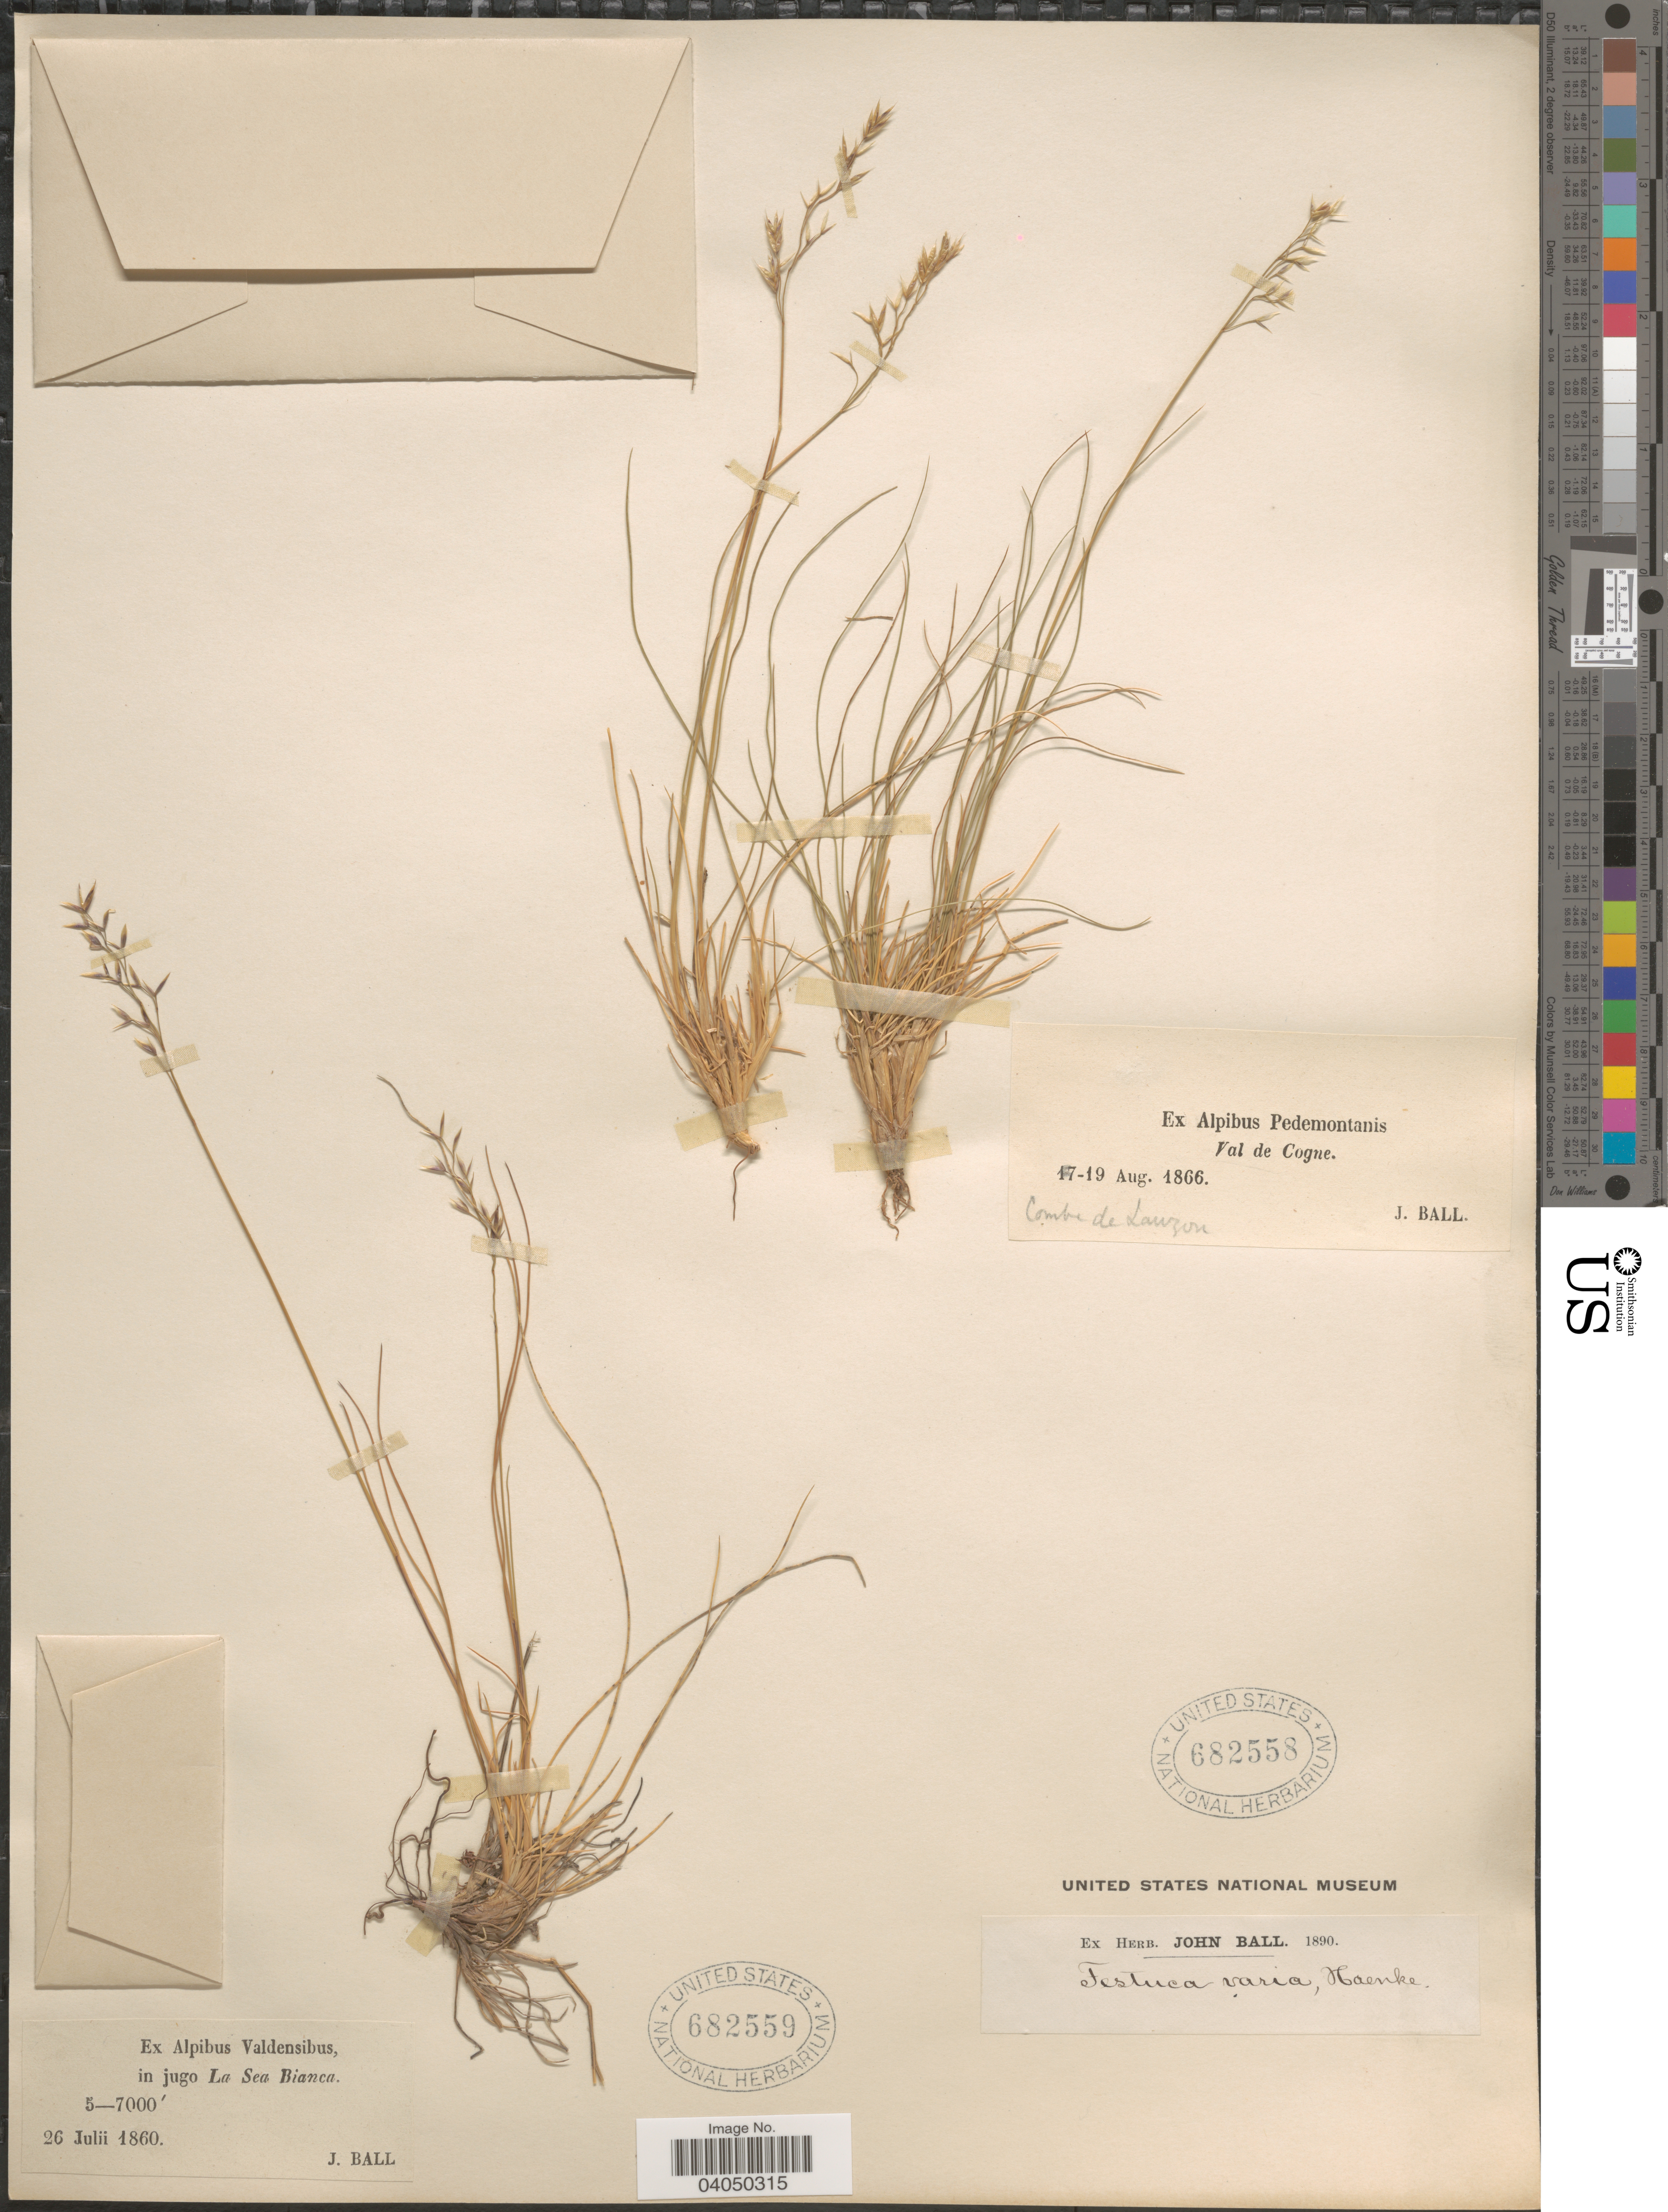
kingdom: Plantae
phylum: Tracheophyta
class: Liliopsida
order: Poales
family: Poaceae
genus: Festuca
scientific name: Festuca varia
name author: Haenke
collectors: J. Ball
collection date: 1860-07-26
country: Italy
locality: Ex Alpibus Valdensibus, in jugo La Sea Bianca.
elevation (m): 1524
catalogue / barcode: US 682559-2